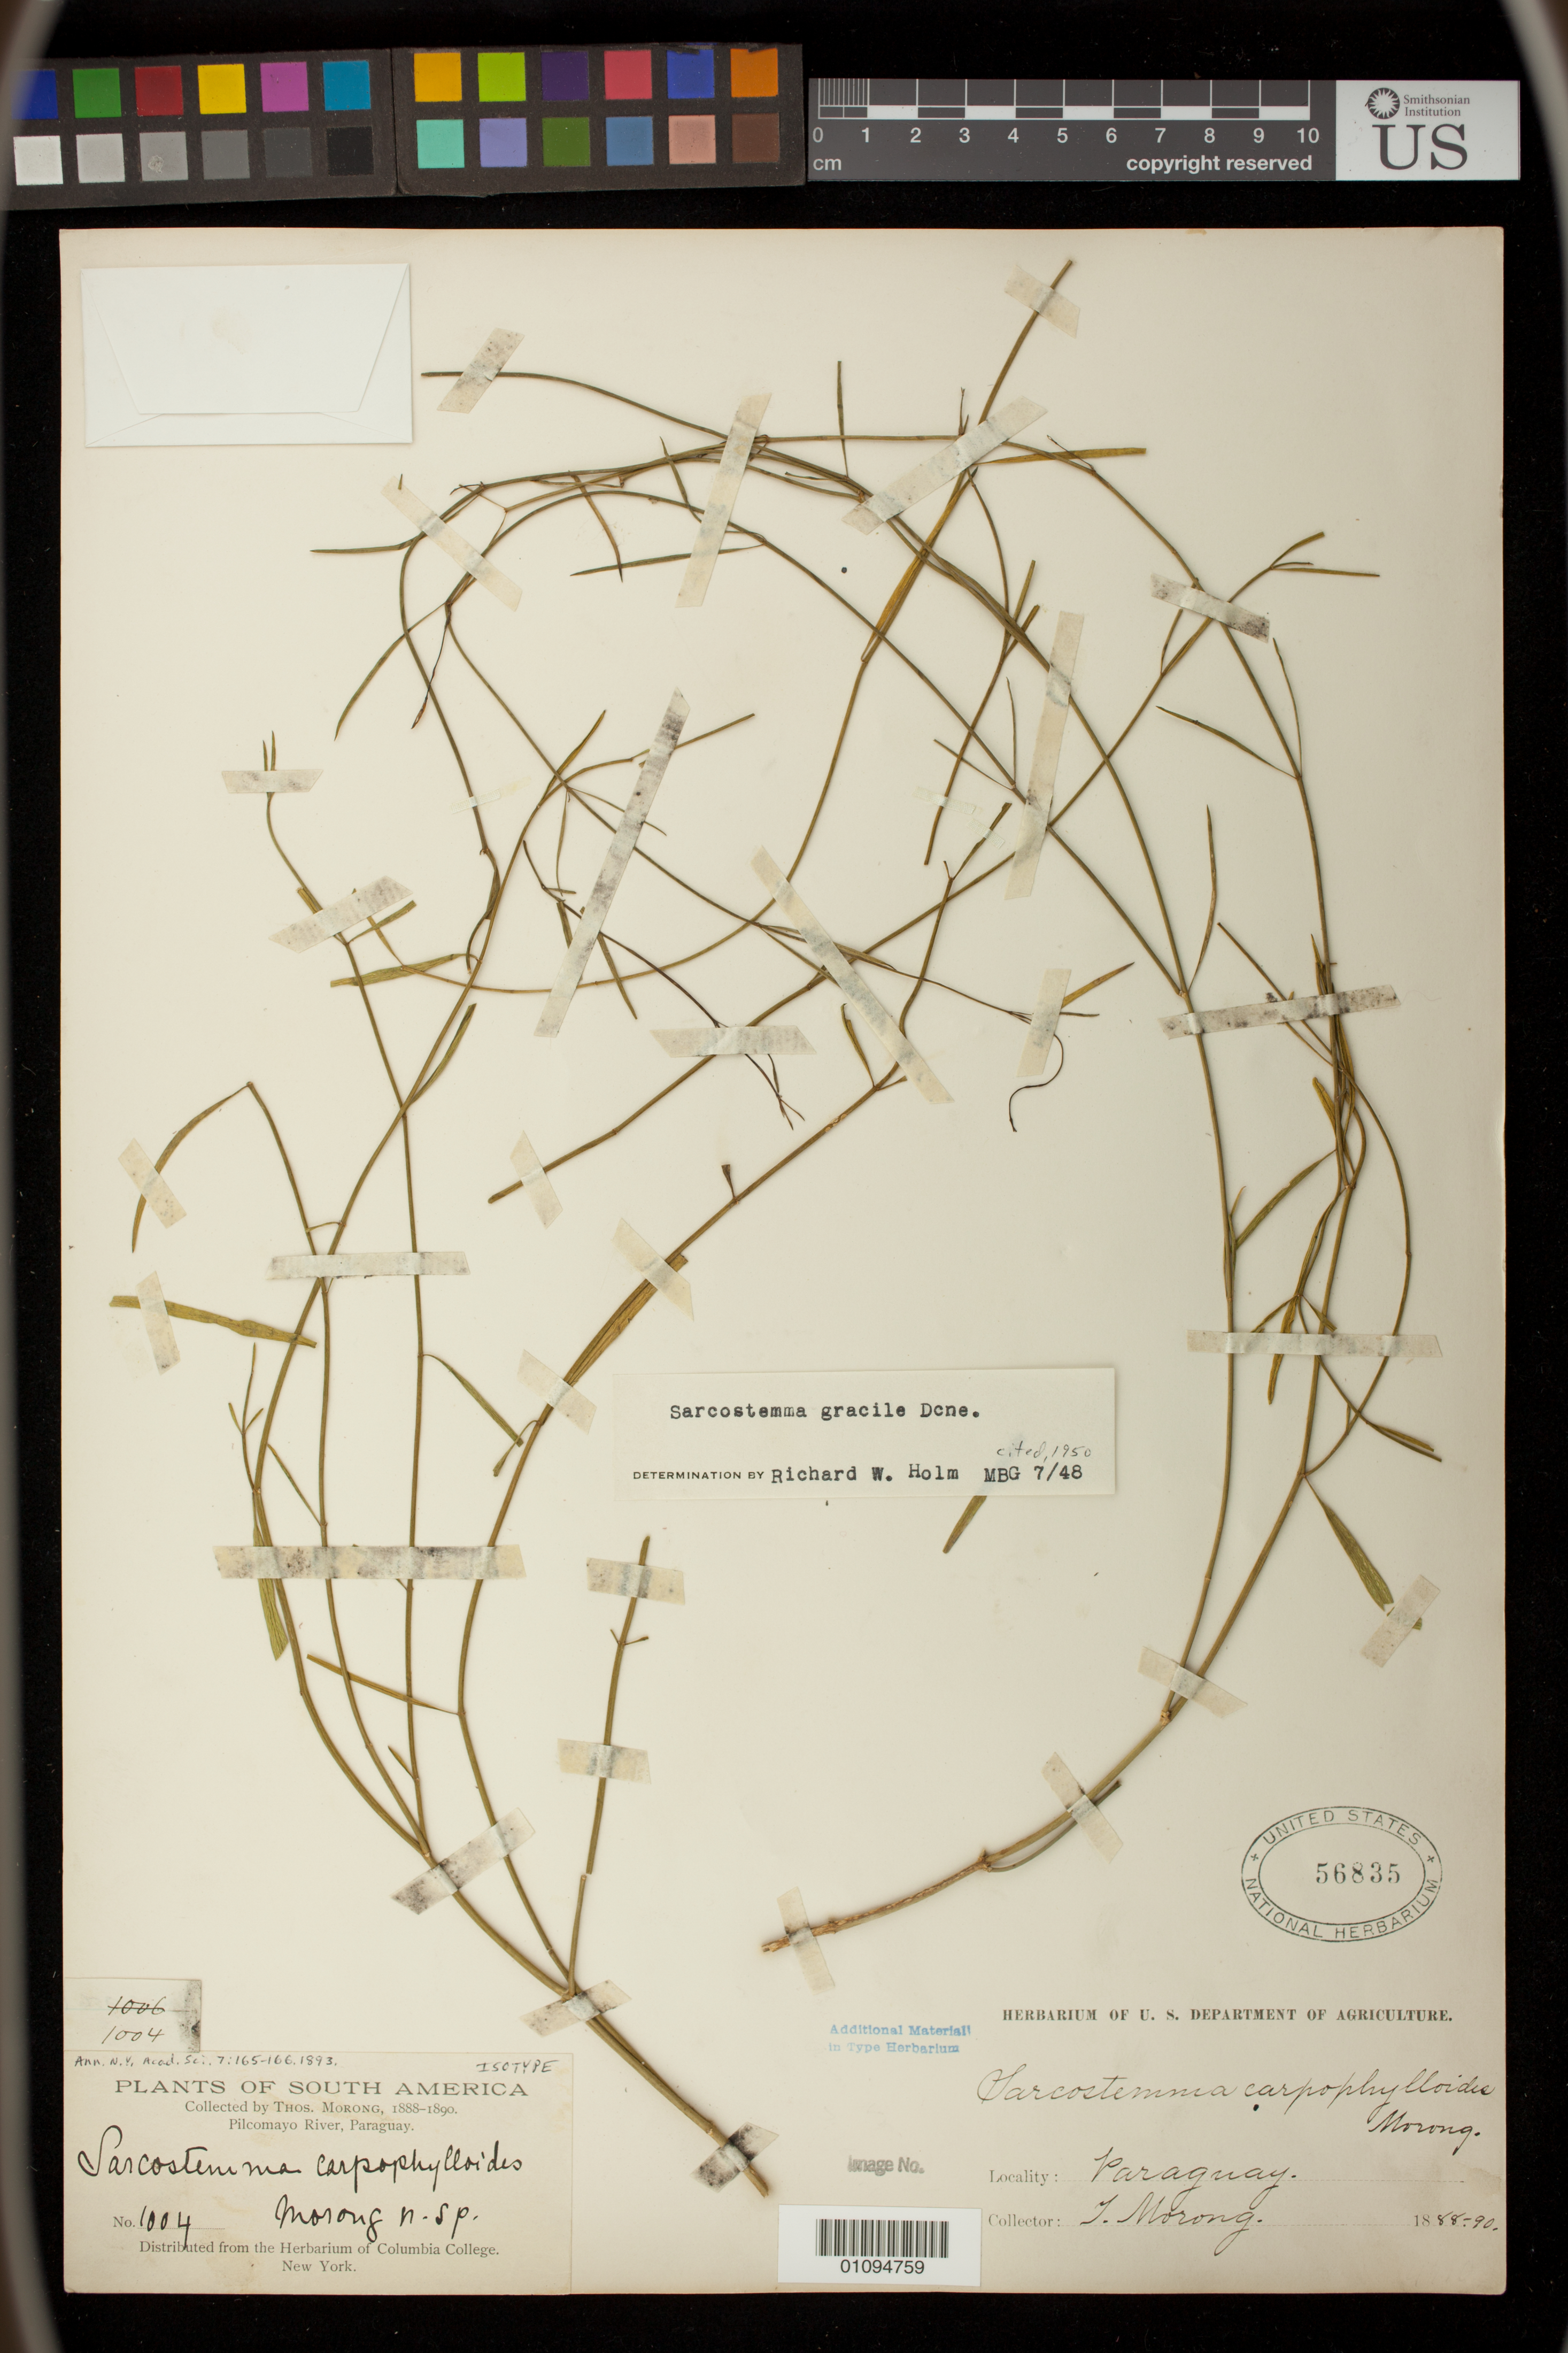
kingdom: Plantae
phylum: Tracheophyta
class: Magnoliopsida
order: Gentianales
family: Apocynaceae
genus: Sarcostemma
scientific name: Sarcostemma carpophylloides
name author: Morong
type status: Isotype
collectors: T. Morong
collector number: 1004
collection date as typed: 1888 to -- --- 1890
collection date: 1888/1890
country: Paraguay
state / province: Boquerón / Presidente Hayes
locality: Pilcomayo River.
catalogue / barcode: US 56835